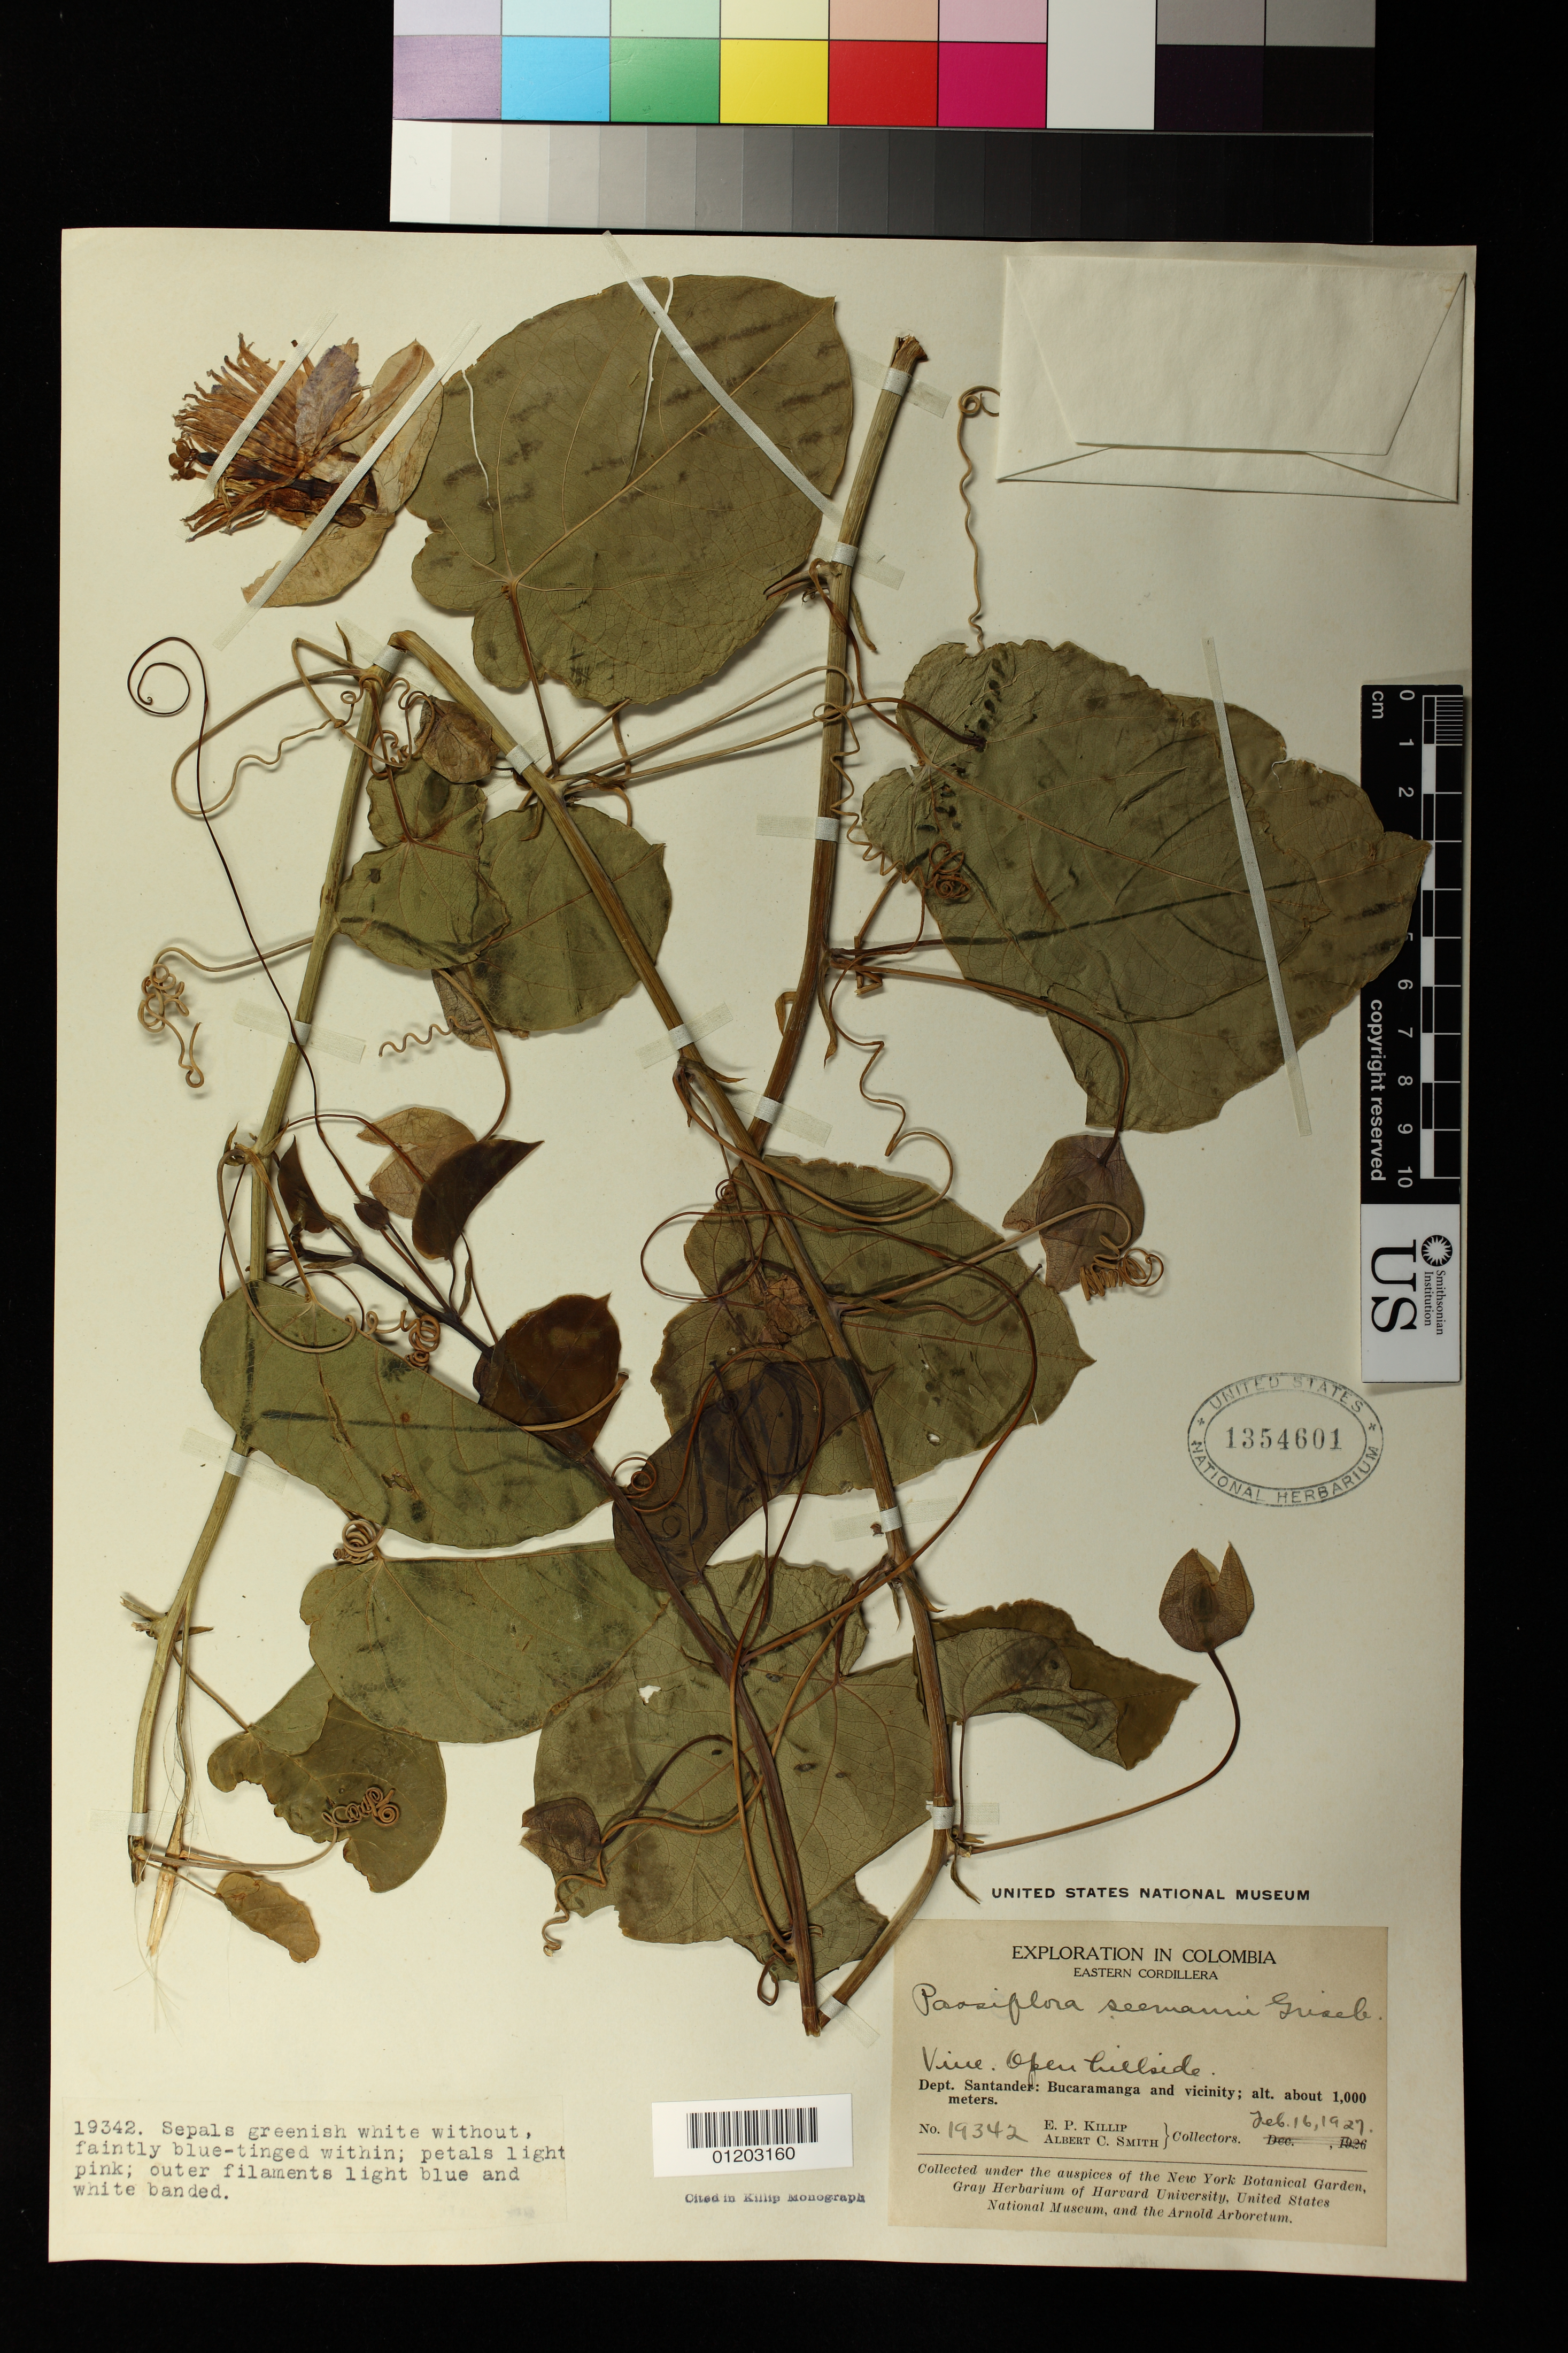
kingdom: Plantae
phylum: Tracheophyta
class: Magnoliopsida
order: Malpighiales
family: Passifloraceae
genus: Passiflora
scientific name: Passiflora seemannii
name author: Griseb.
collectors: E. P. Killip & A. C. Smith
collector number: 19342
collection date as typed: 16 Feb 1927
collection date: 1927-02-16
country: Colombia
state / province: Santander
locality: Bucaramanga and vicinity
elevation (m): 1000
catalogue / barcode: US 1354601